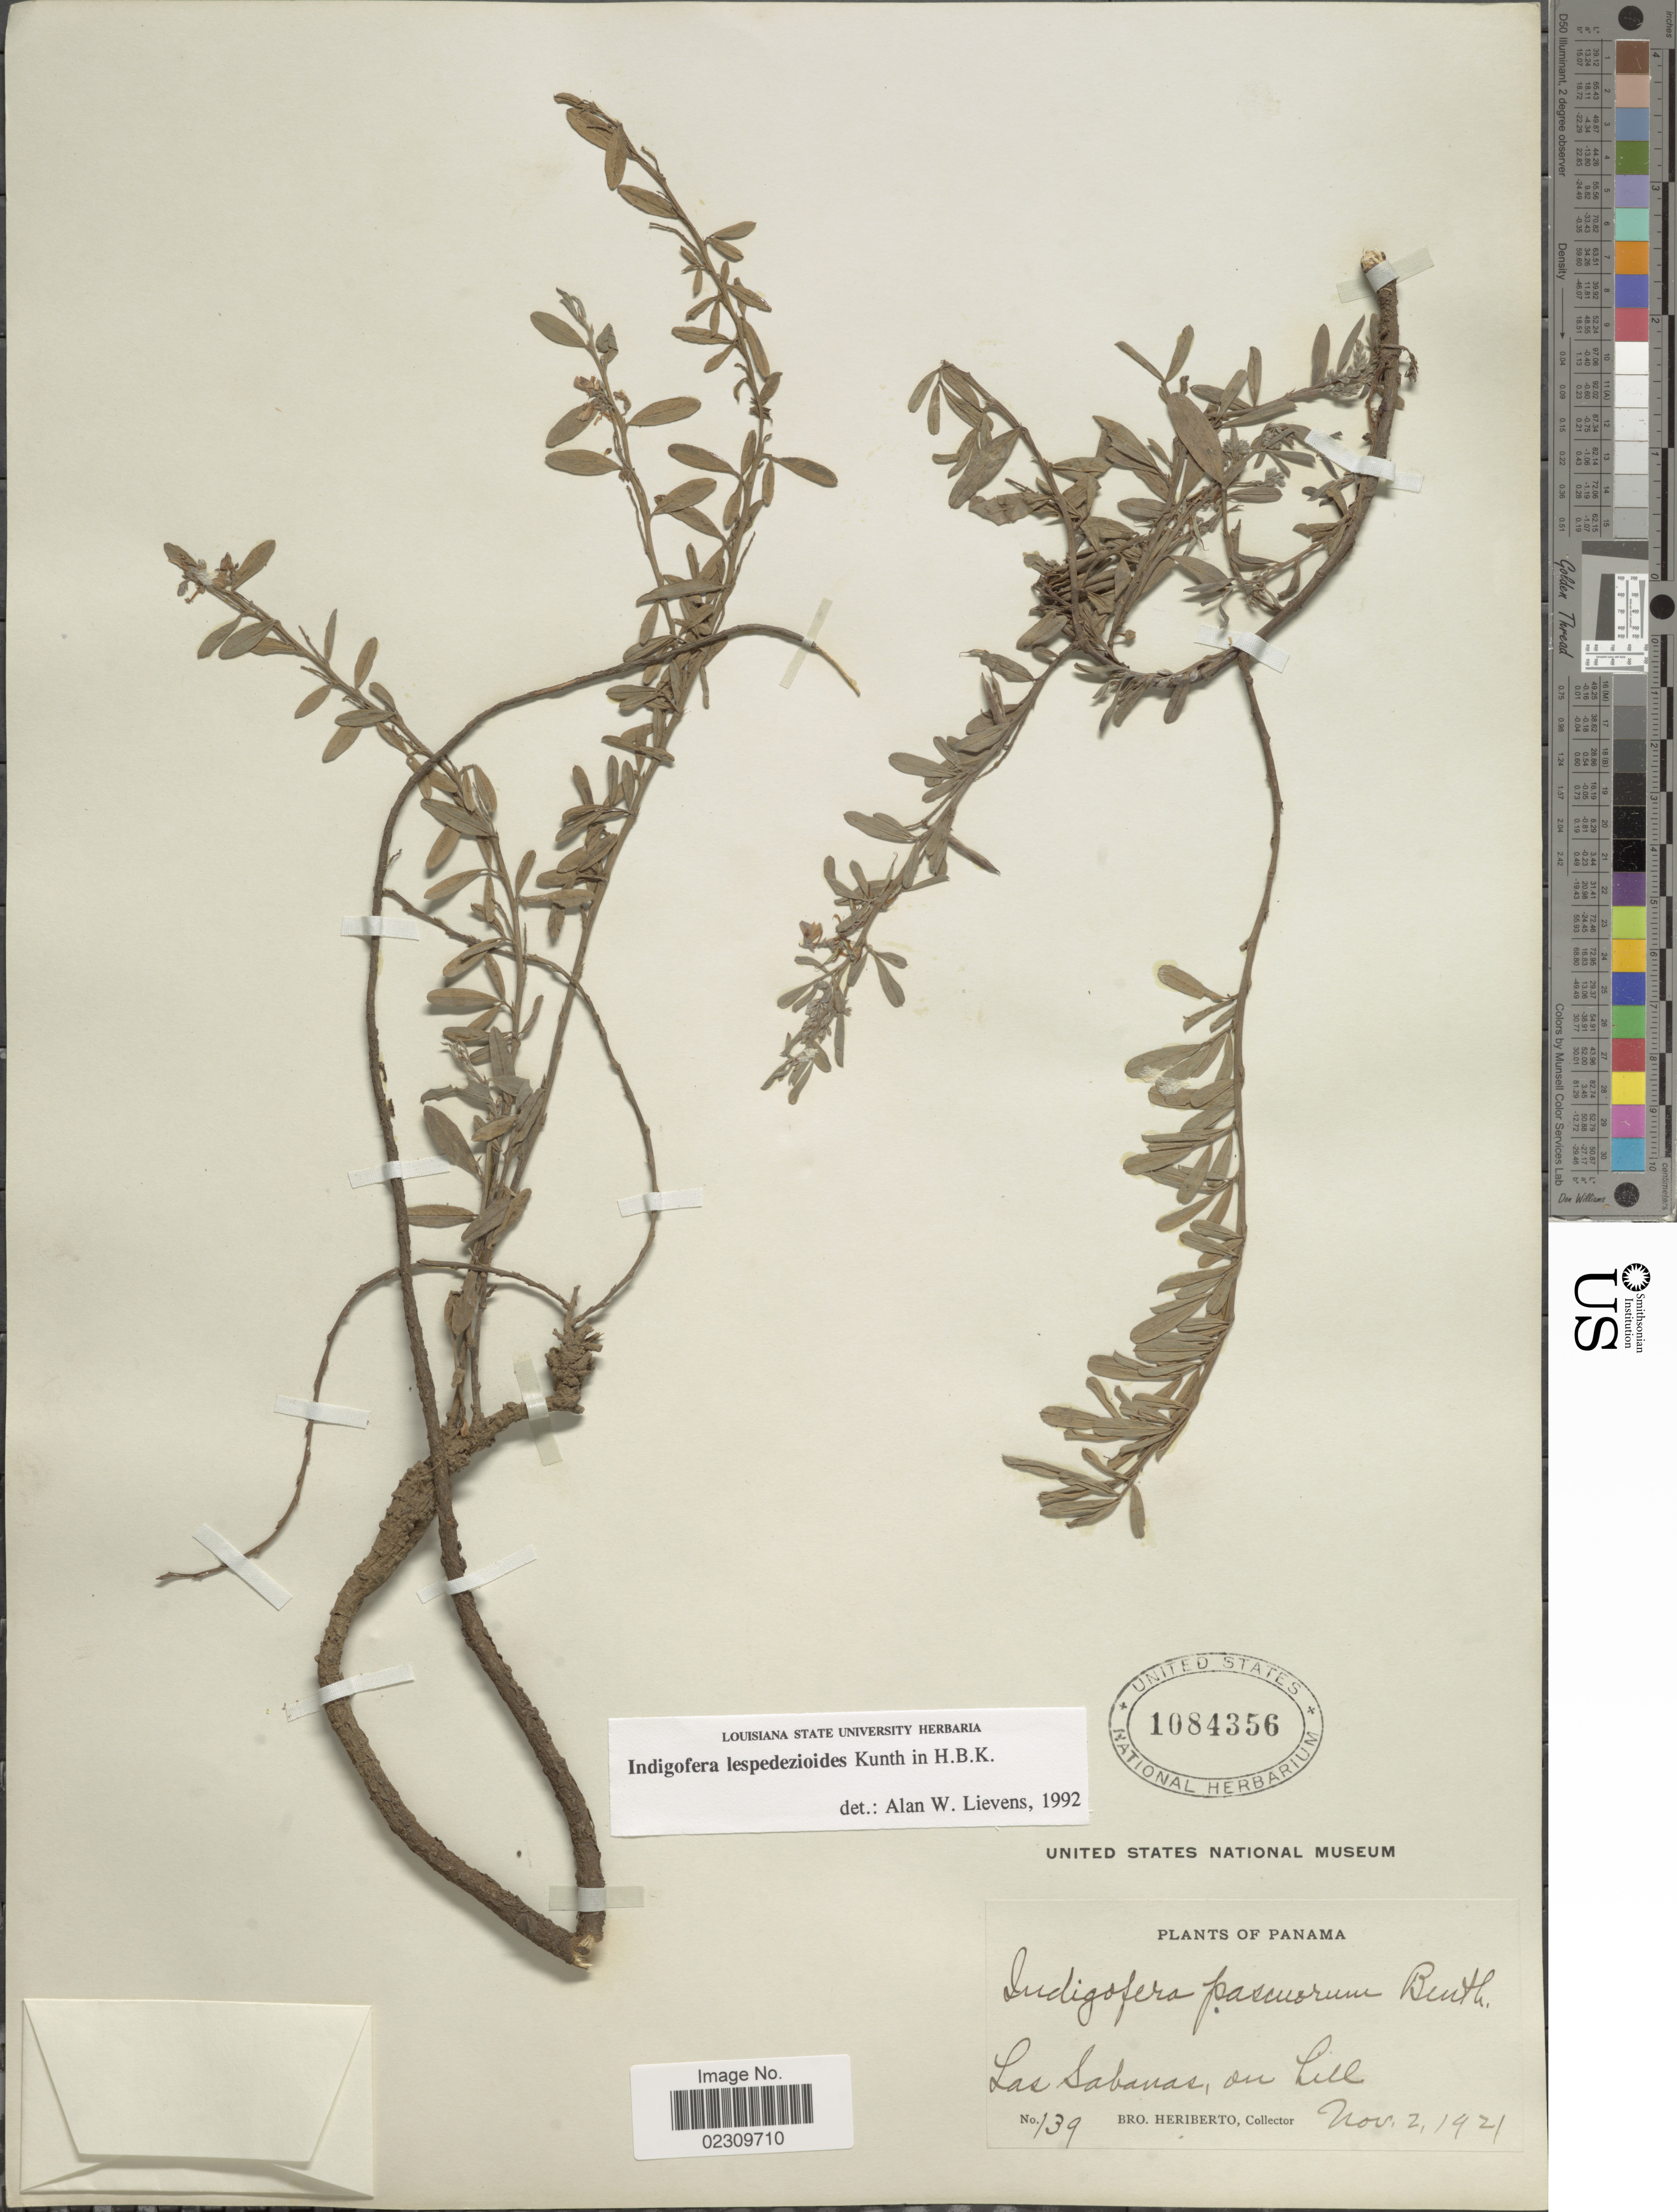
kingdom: Plantae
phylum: Tracheophyta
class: Magnoliopsida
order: Fabales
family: Fabaceae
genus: Indigofera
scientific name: Indigofera lespedezioides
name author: Kunth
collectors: B. Heriberto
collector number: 139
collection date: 1921-11-02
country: Panama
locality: Las Sabanas, on hill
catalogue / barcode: US 1084356